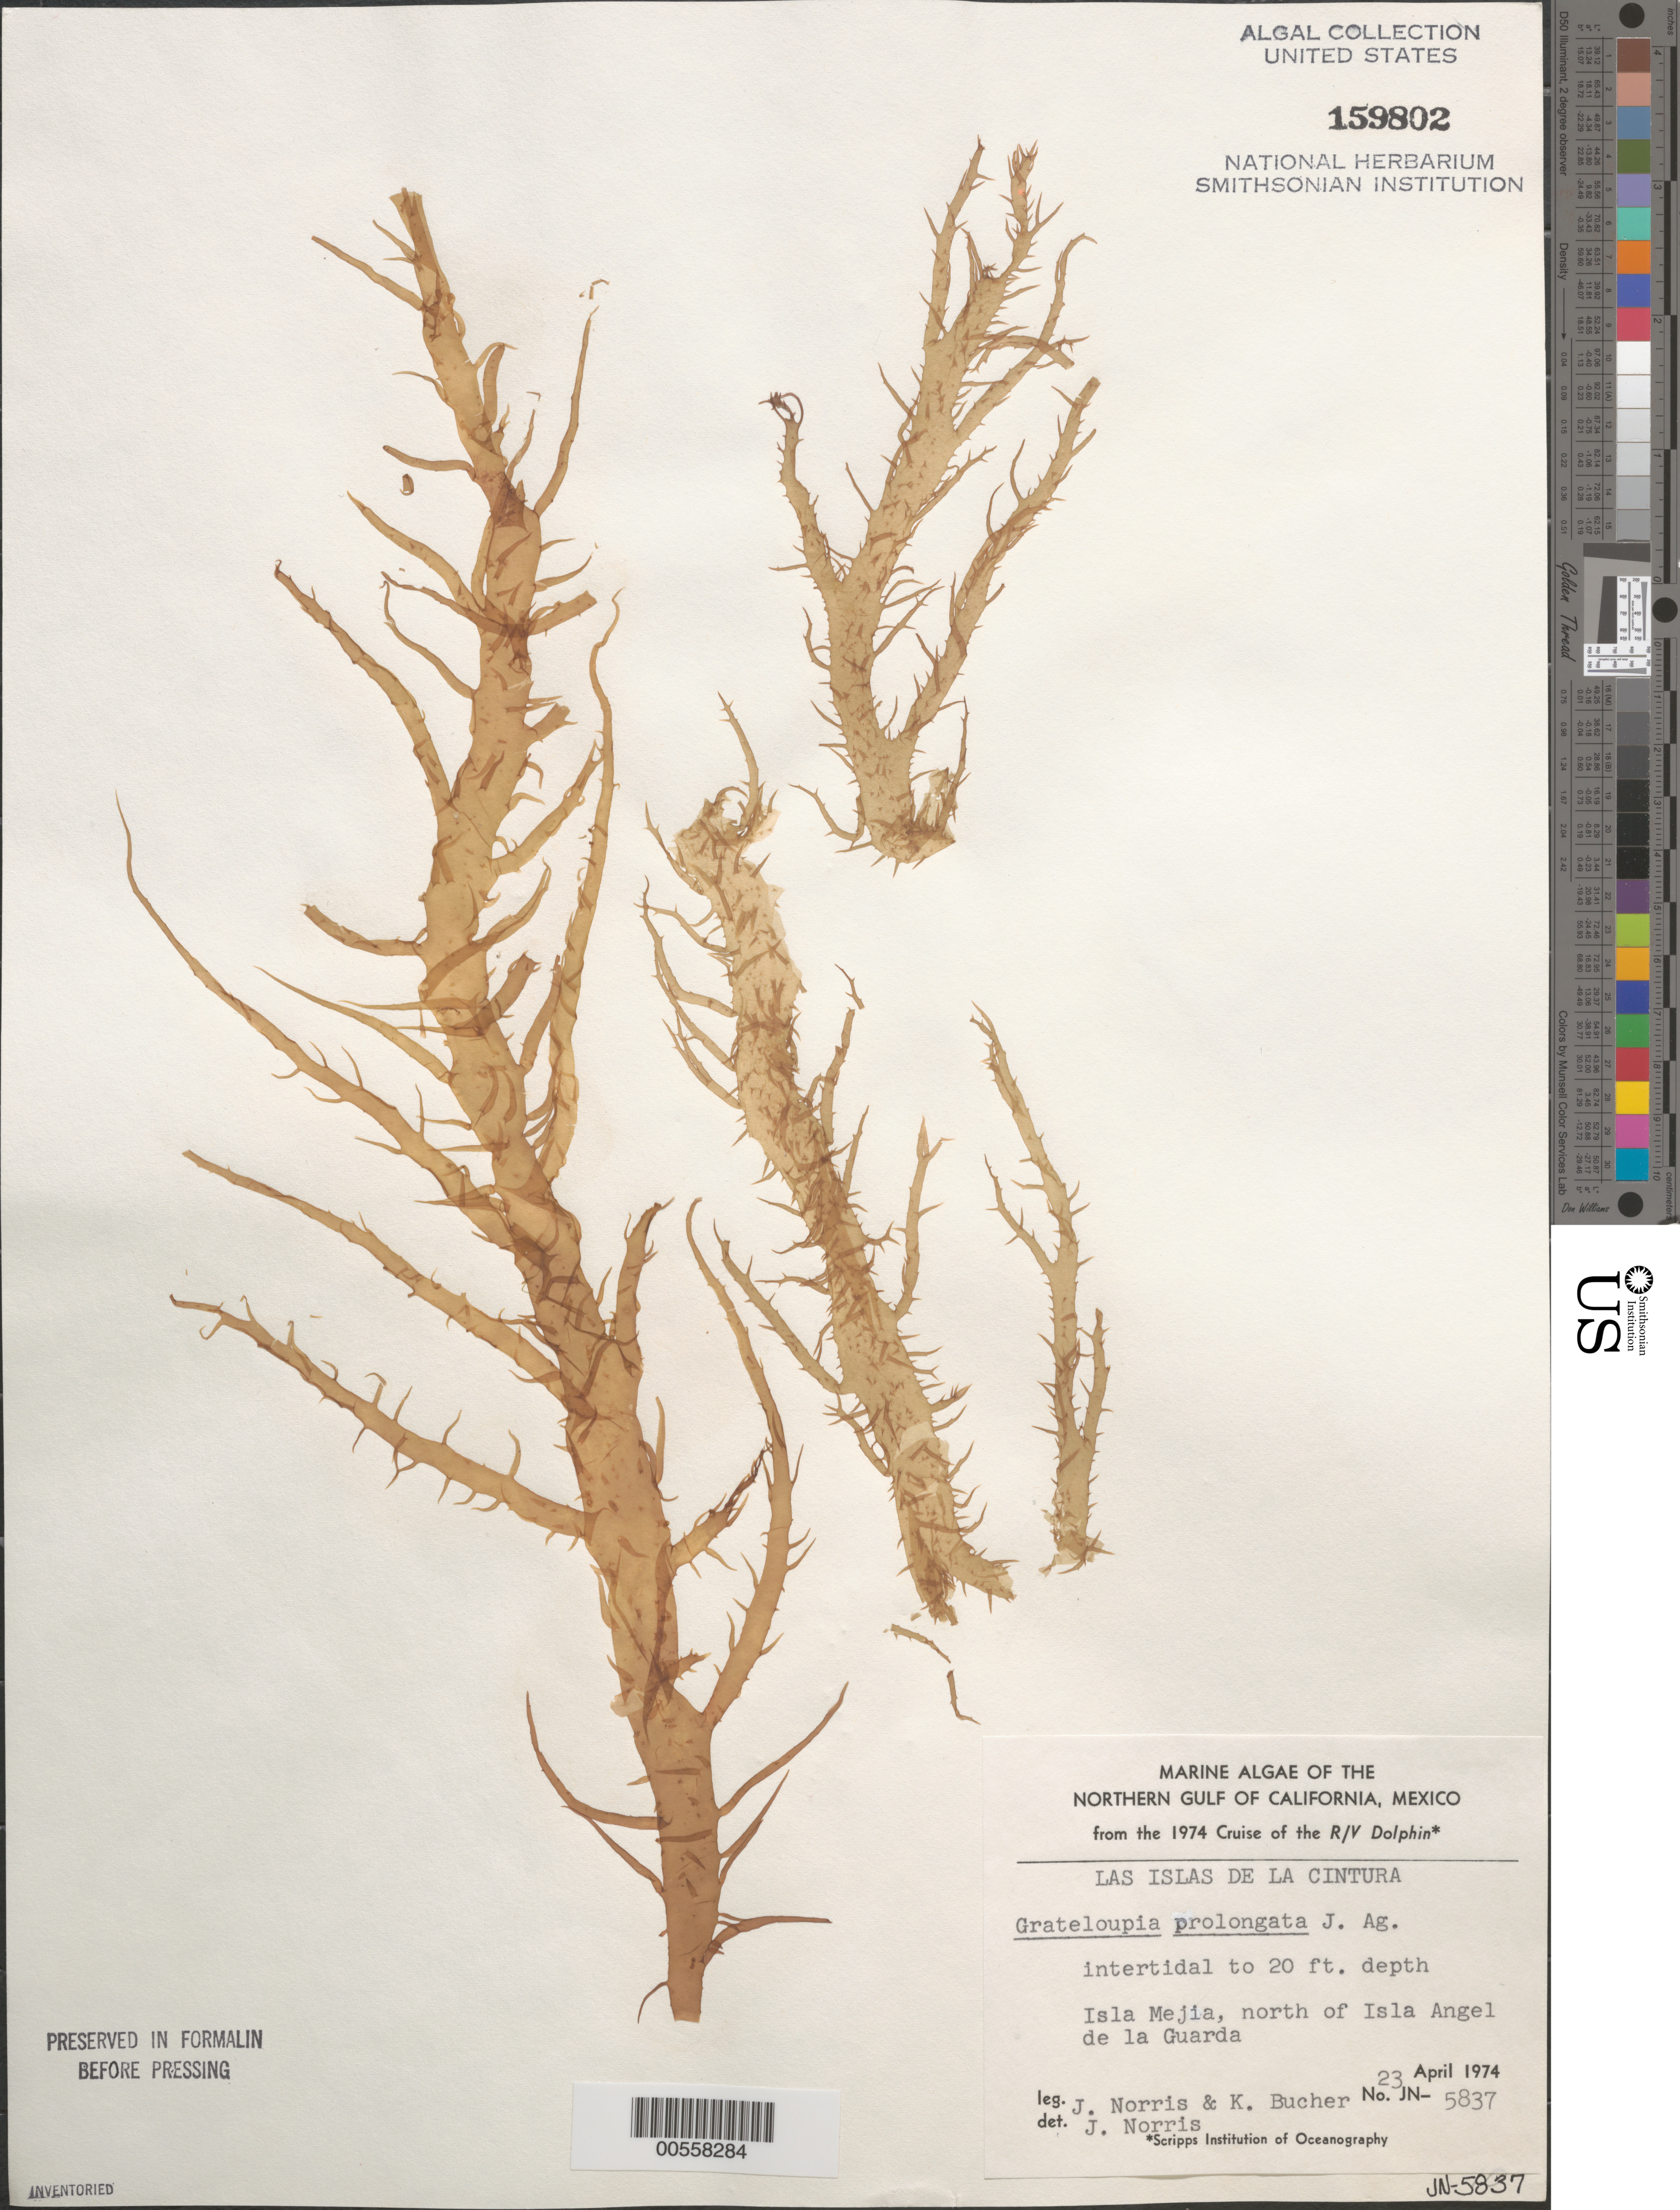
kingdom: Plantae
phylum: Rhodophyta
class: Florideophyceae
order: Halymeniales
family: Halymeniaceae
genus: Grateloupia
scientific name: Grateloupia prolongata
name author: J. Agardh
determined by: Norris, James N.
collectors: J. N. Norris & K. E. Bucher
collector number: JN-5837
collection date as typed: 23 Apr 1974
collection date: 1974-04-23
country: Mexico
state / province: Baja California Norte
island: Isla Mejia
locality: North of Isla Angel de la Guarda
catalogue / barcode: US 159802